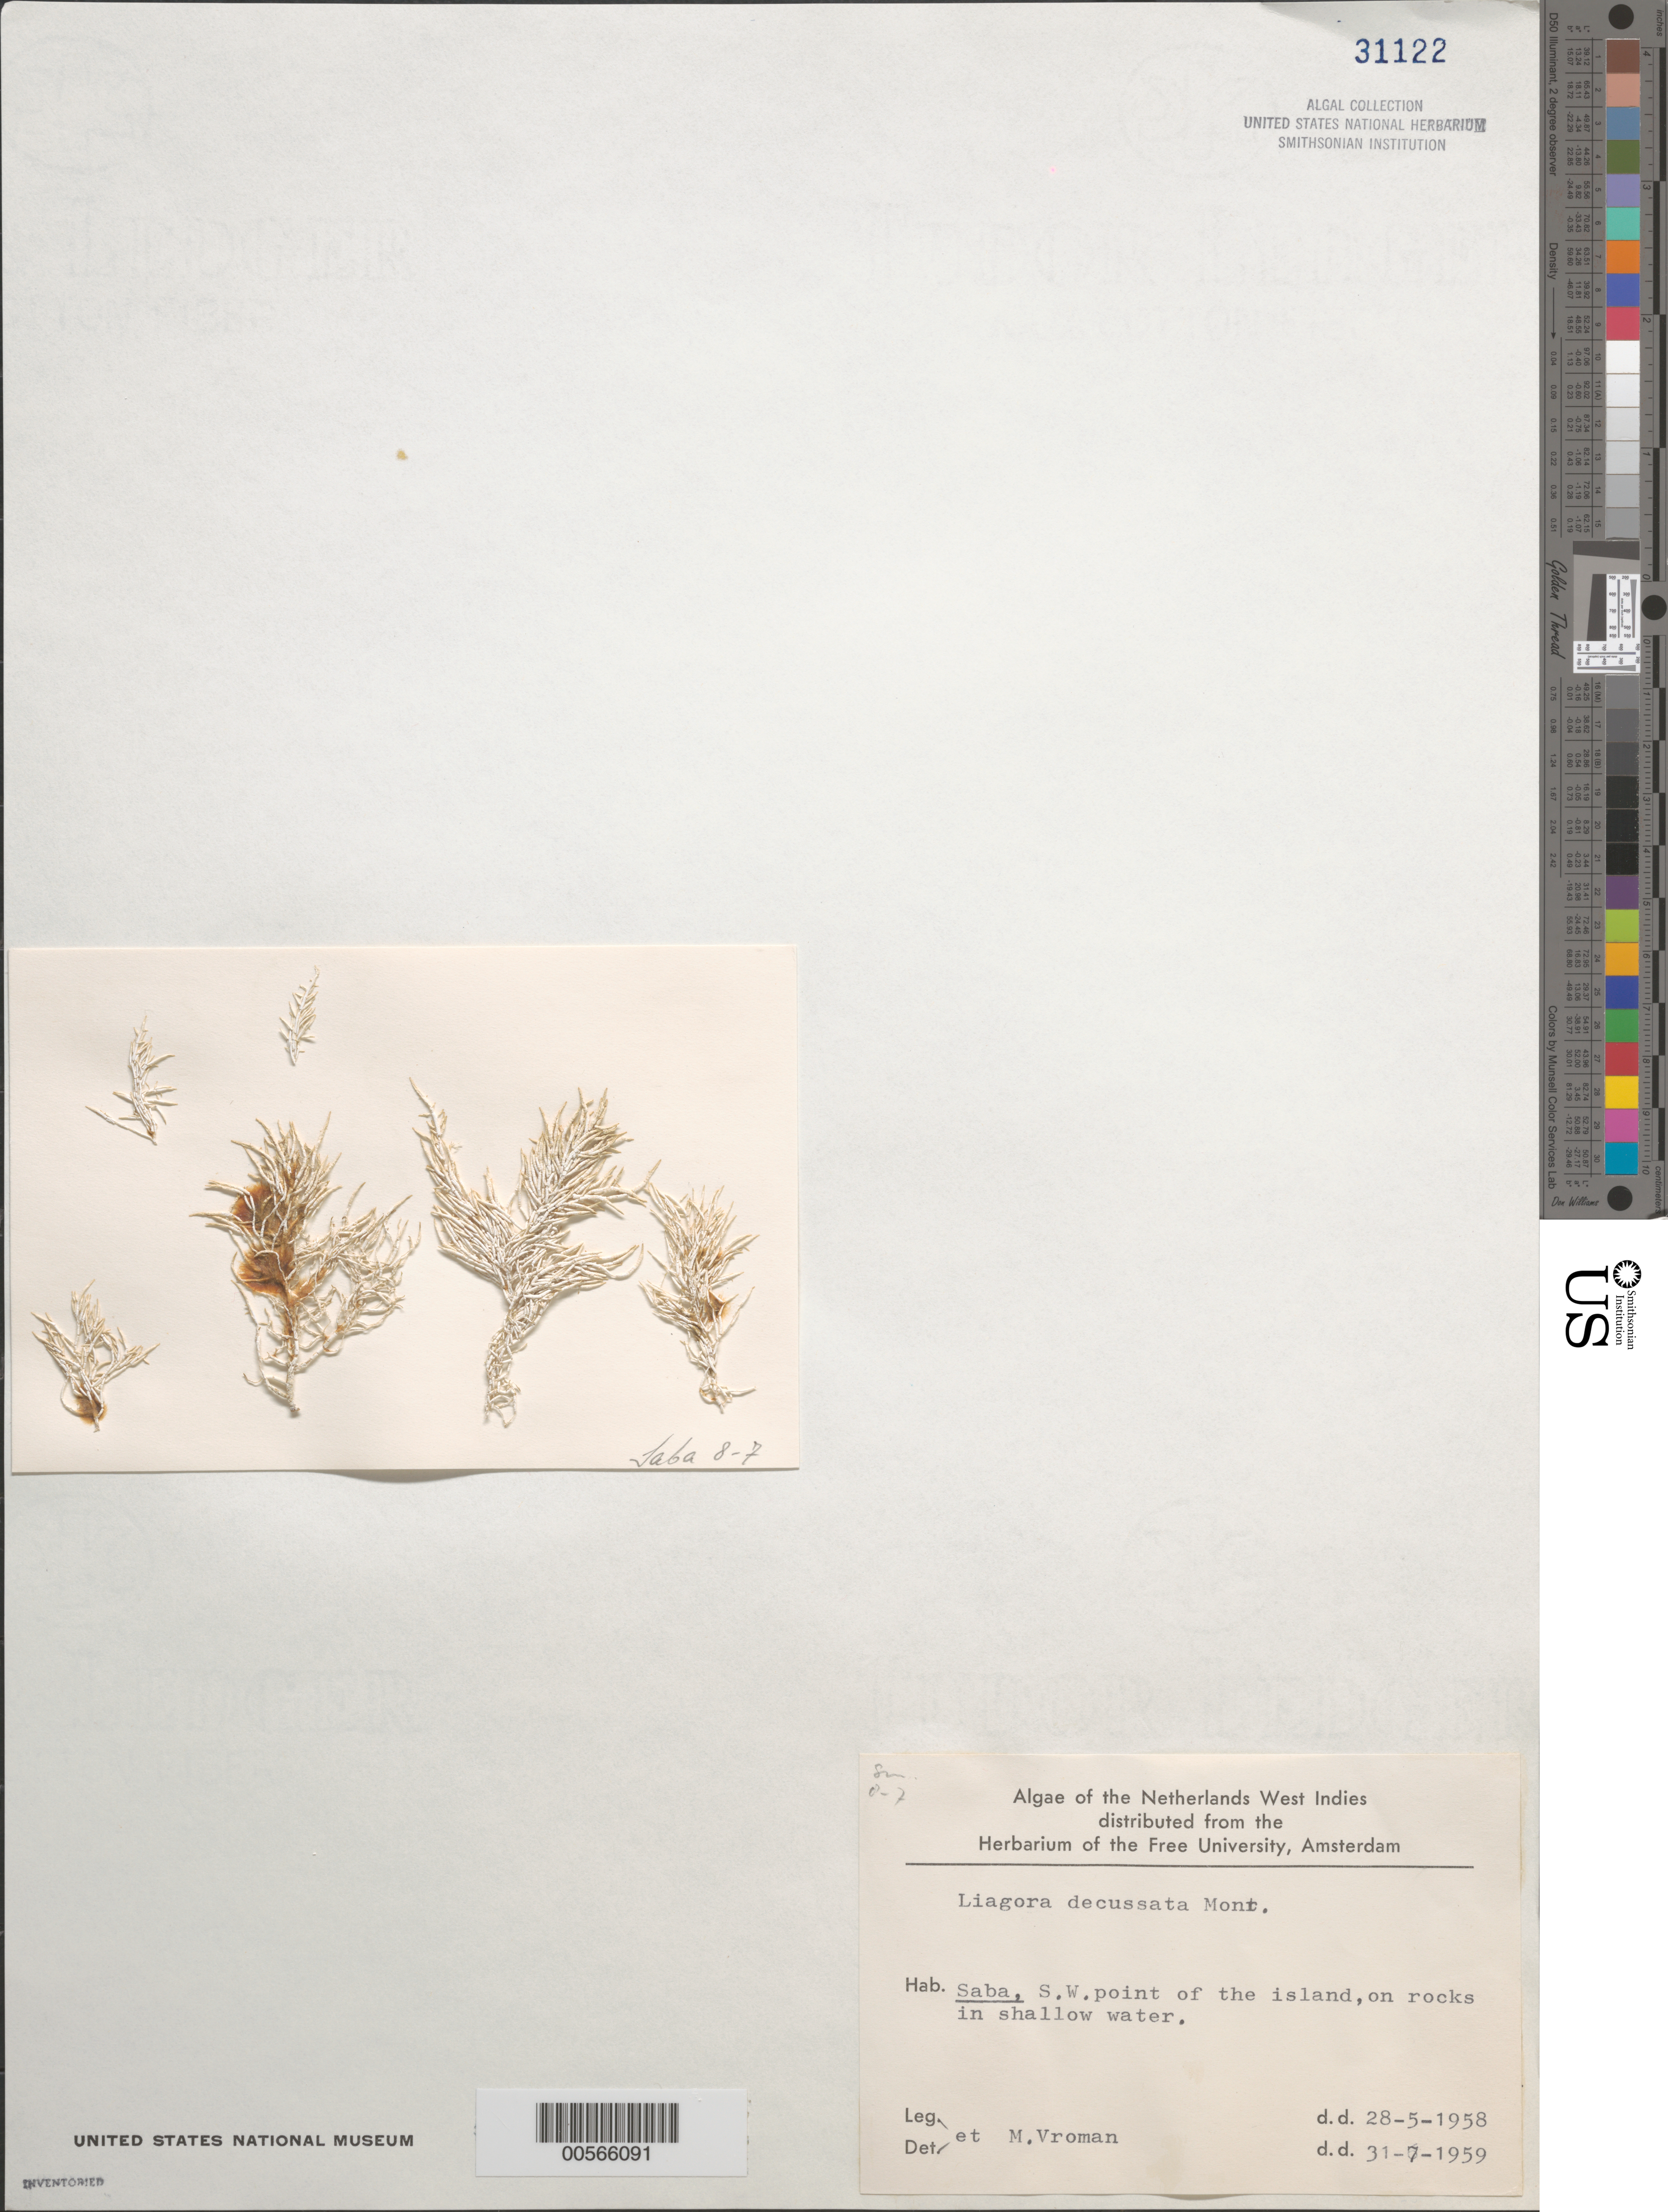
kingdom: Plantae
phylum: Rhodophyta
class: Florideophyceae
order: Nemaliales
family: Liagoraceae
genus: Liagora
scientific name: Liagora albicans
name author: J.V.Lamouroux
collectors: M. Vroman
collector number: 8-7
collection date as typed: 28 May 1958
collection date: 1958-05-28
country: Netherlands Antilles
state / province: ABC Islands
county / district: Saba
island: Saba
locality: Southwest Point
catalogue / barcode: US 31122